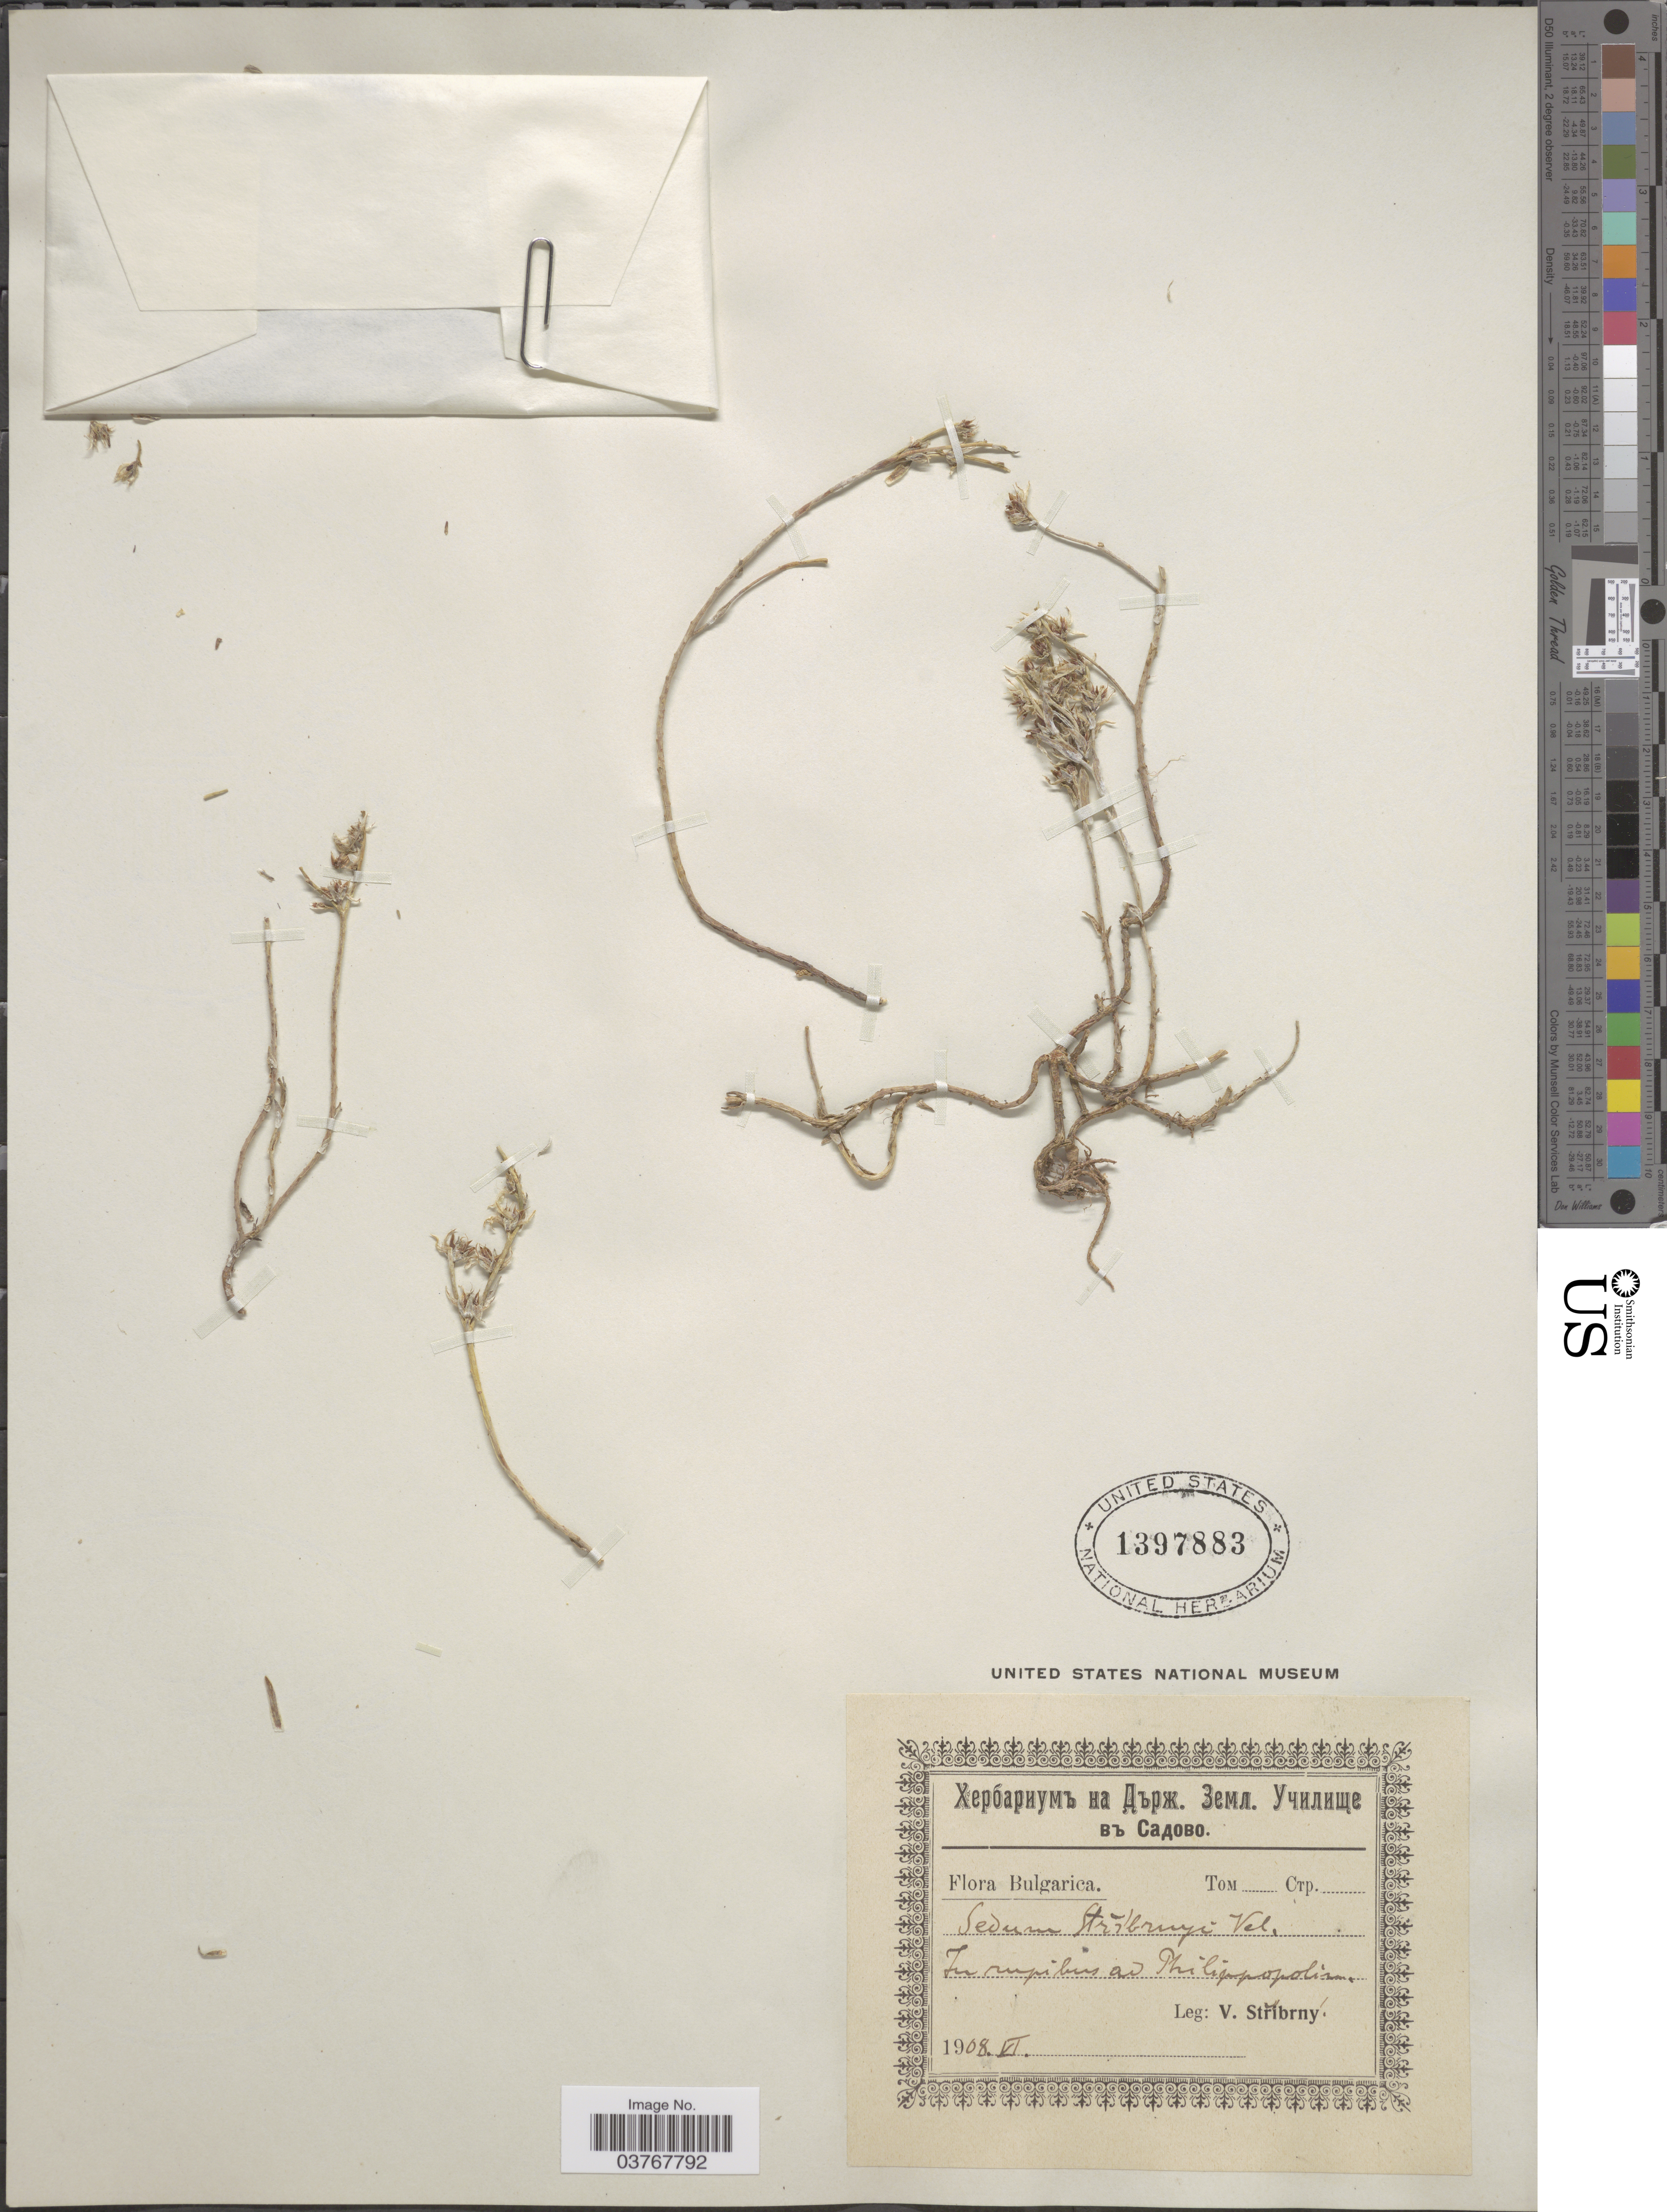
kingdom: Plantae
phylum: Tracheophyta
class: Magnoliopsida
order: Saxifragales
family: Crassulaceae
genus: Sedum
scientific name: Sedum sexangulare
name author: L.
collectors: V. Stribrny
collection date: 1968-06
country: Bulgaria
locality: Bulgarica. In rupibus ad Philippopolim.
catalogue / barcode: US 1397883